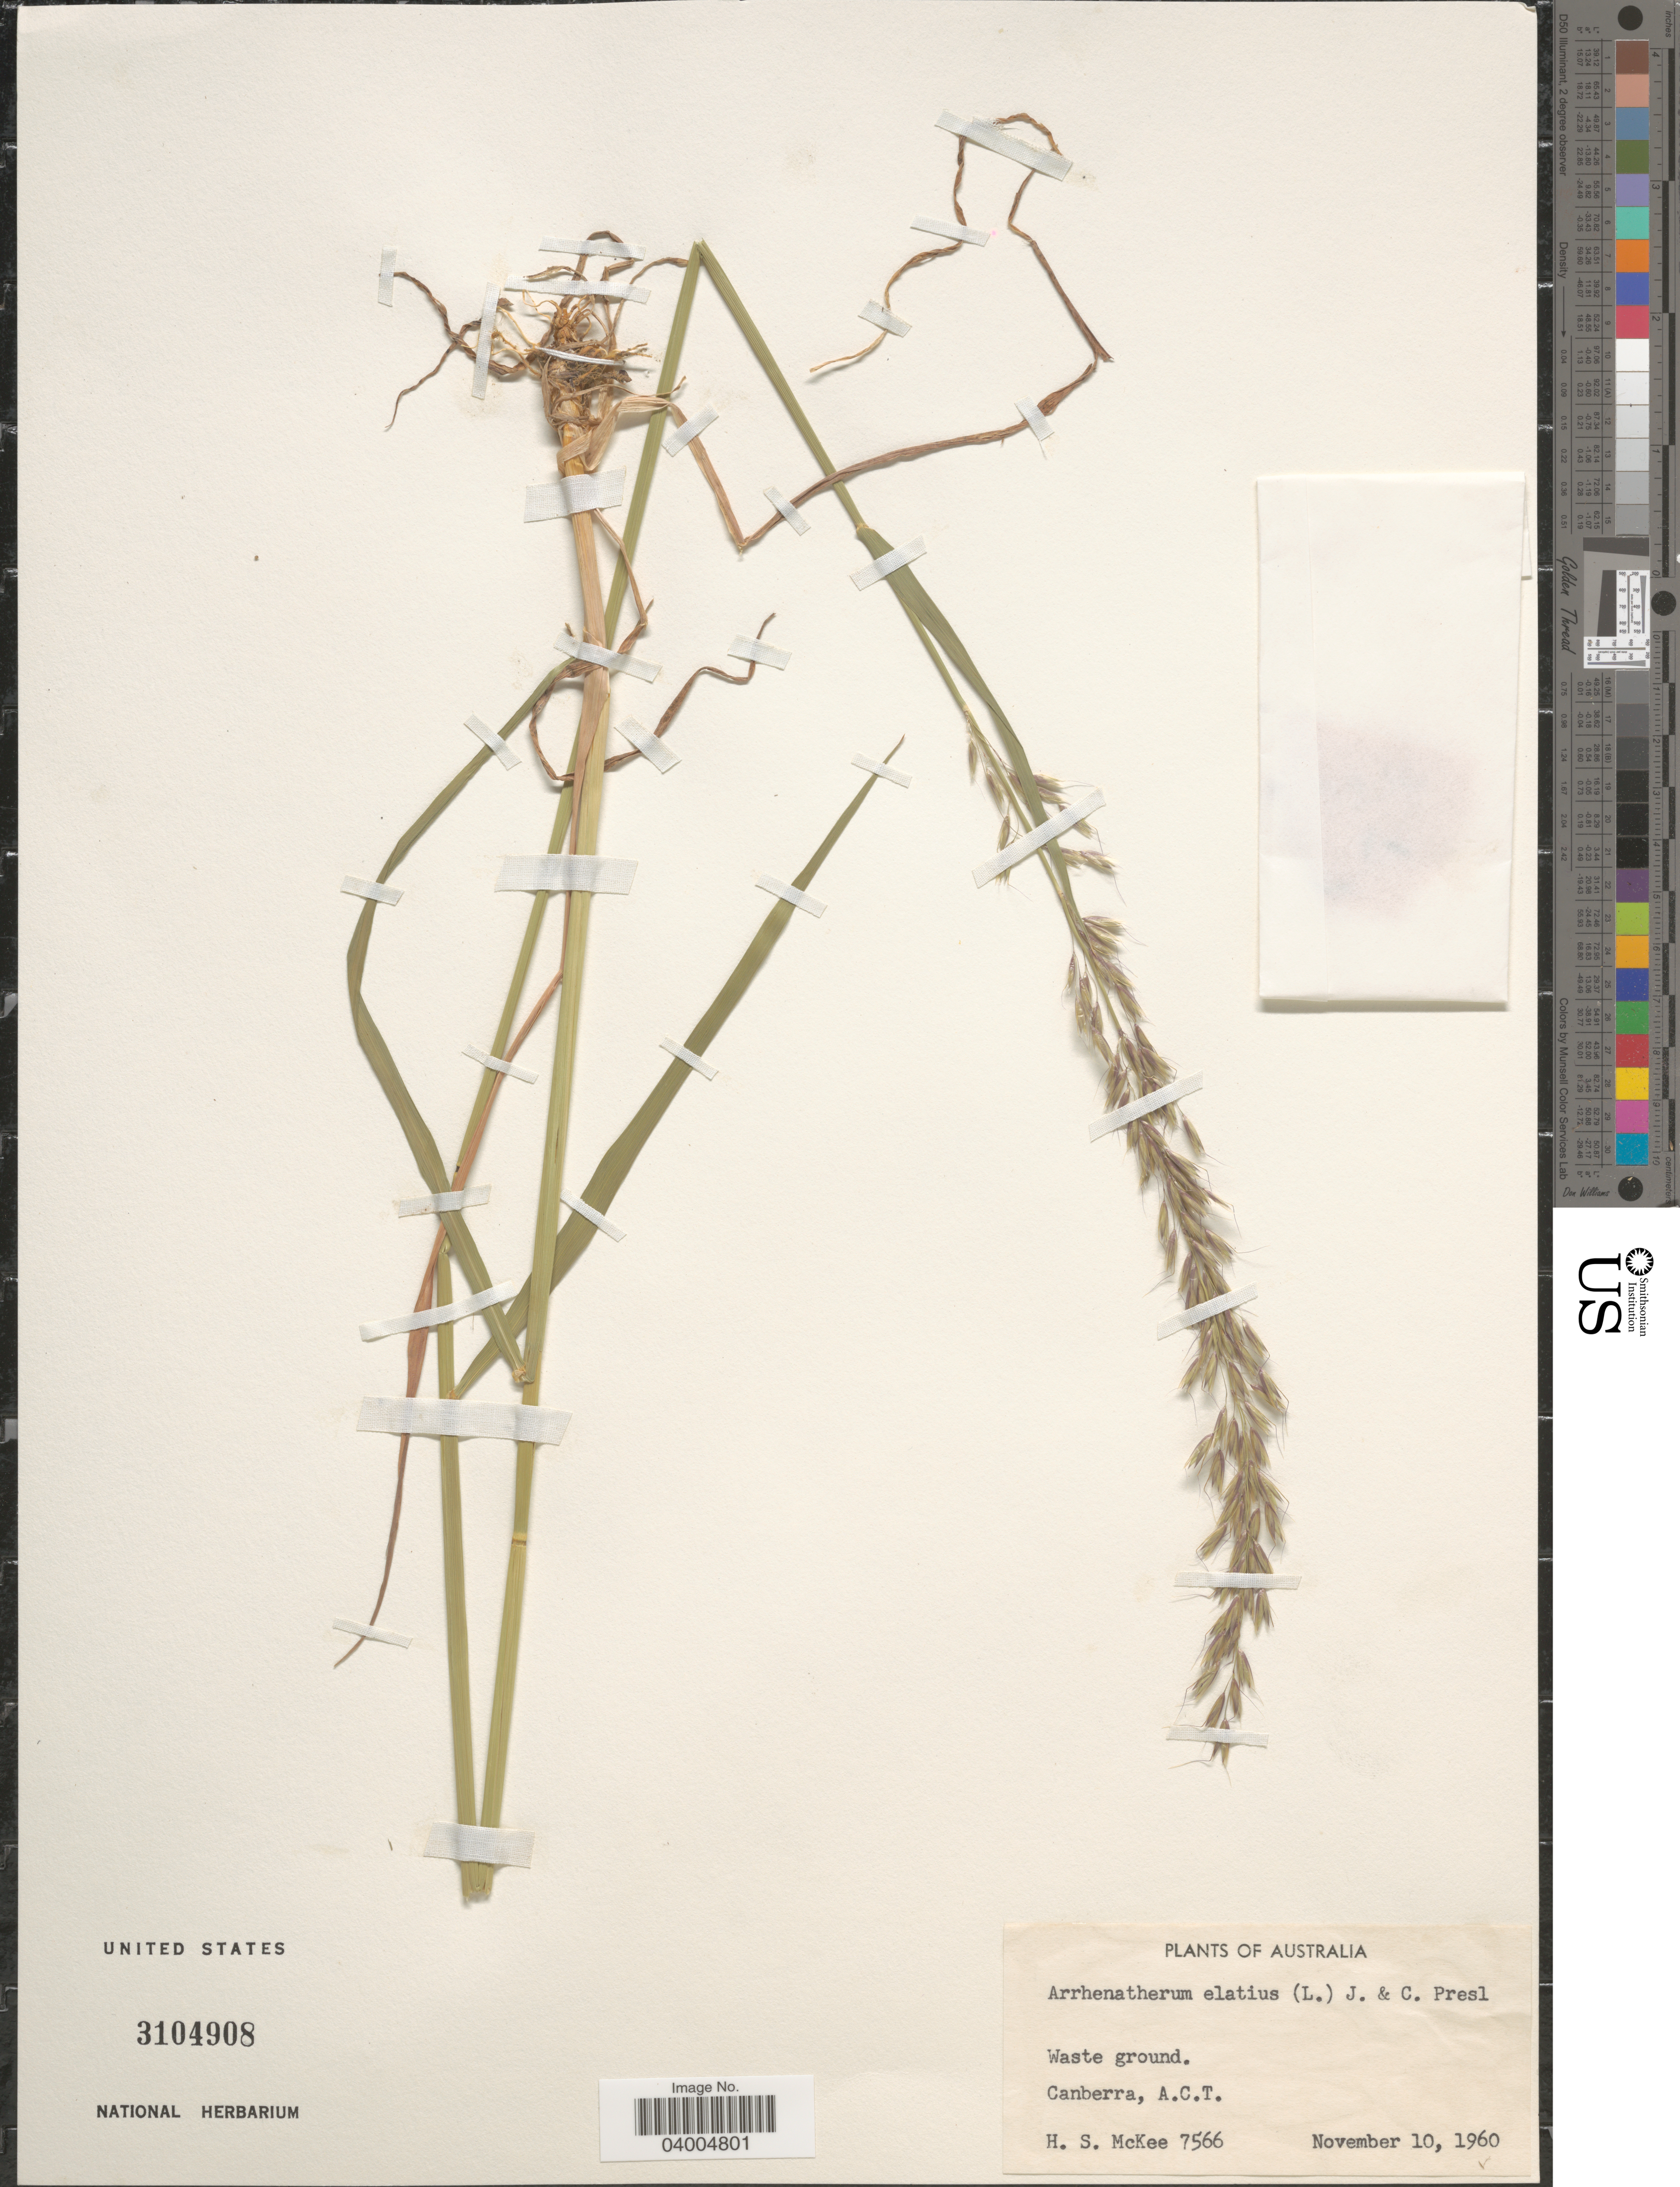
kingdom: Plantae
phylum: Tracheophyta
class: Liliopsida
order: Poales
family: Poaceae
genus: Arrhenatherum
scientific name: Arrhenatherum elatius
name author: (L.) J. Presl & C. Presl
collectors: H. S. McKee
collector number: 7566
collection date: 1960-11-10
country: Australia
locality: Canberra, A.C.T.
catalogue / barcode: US 3104908